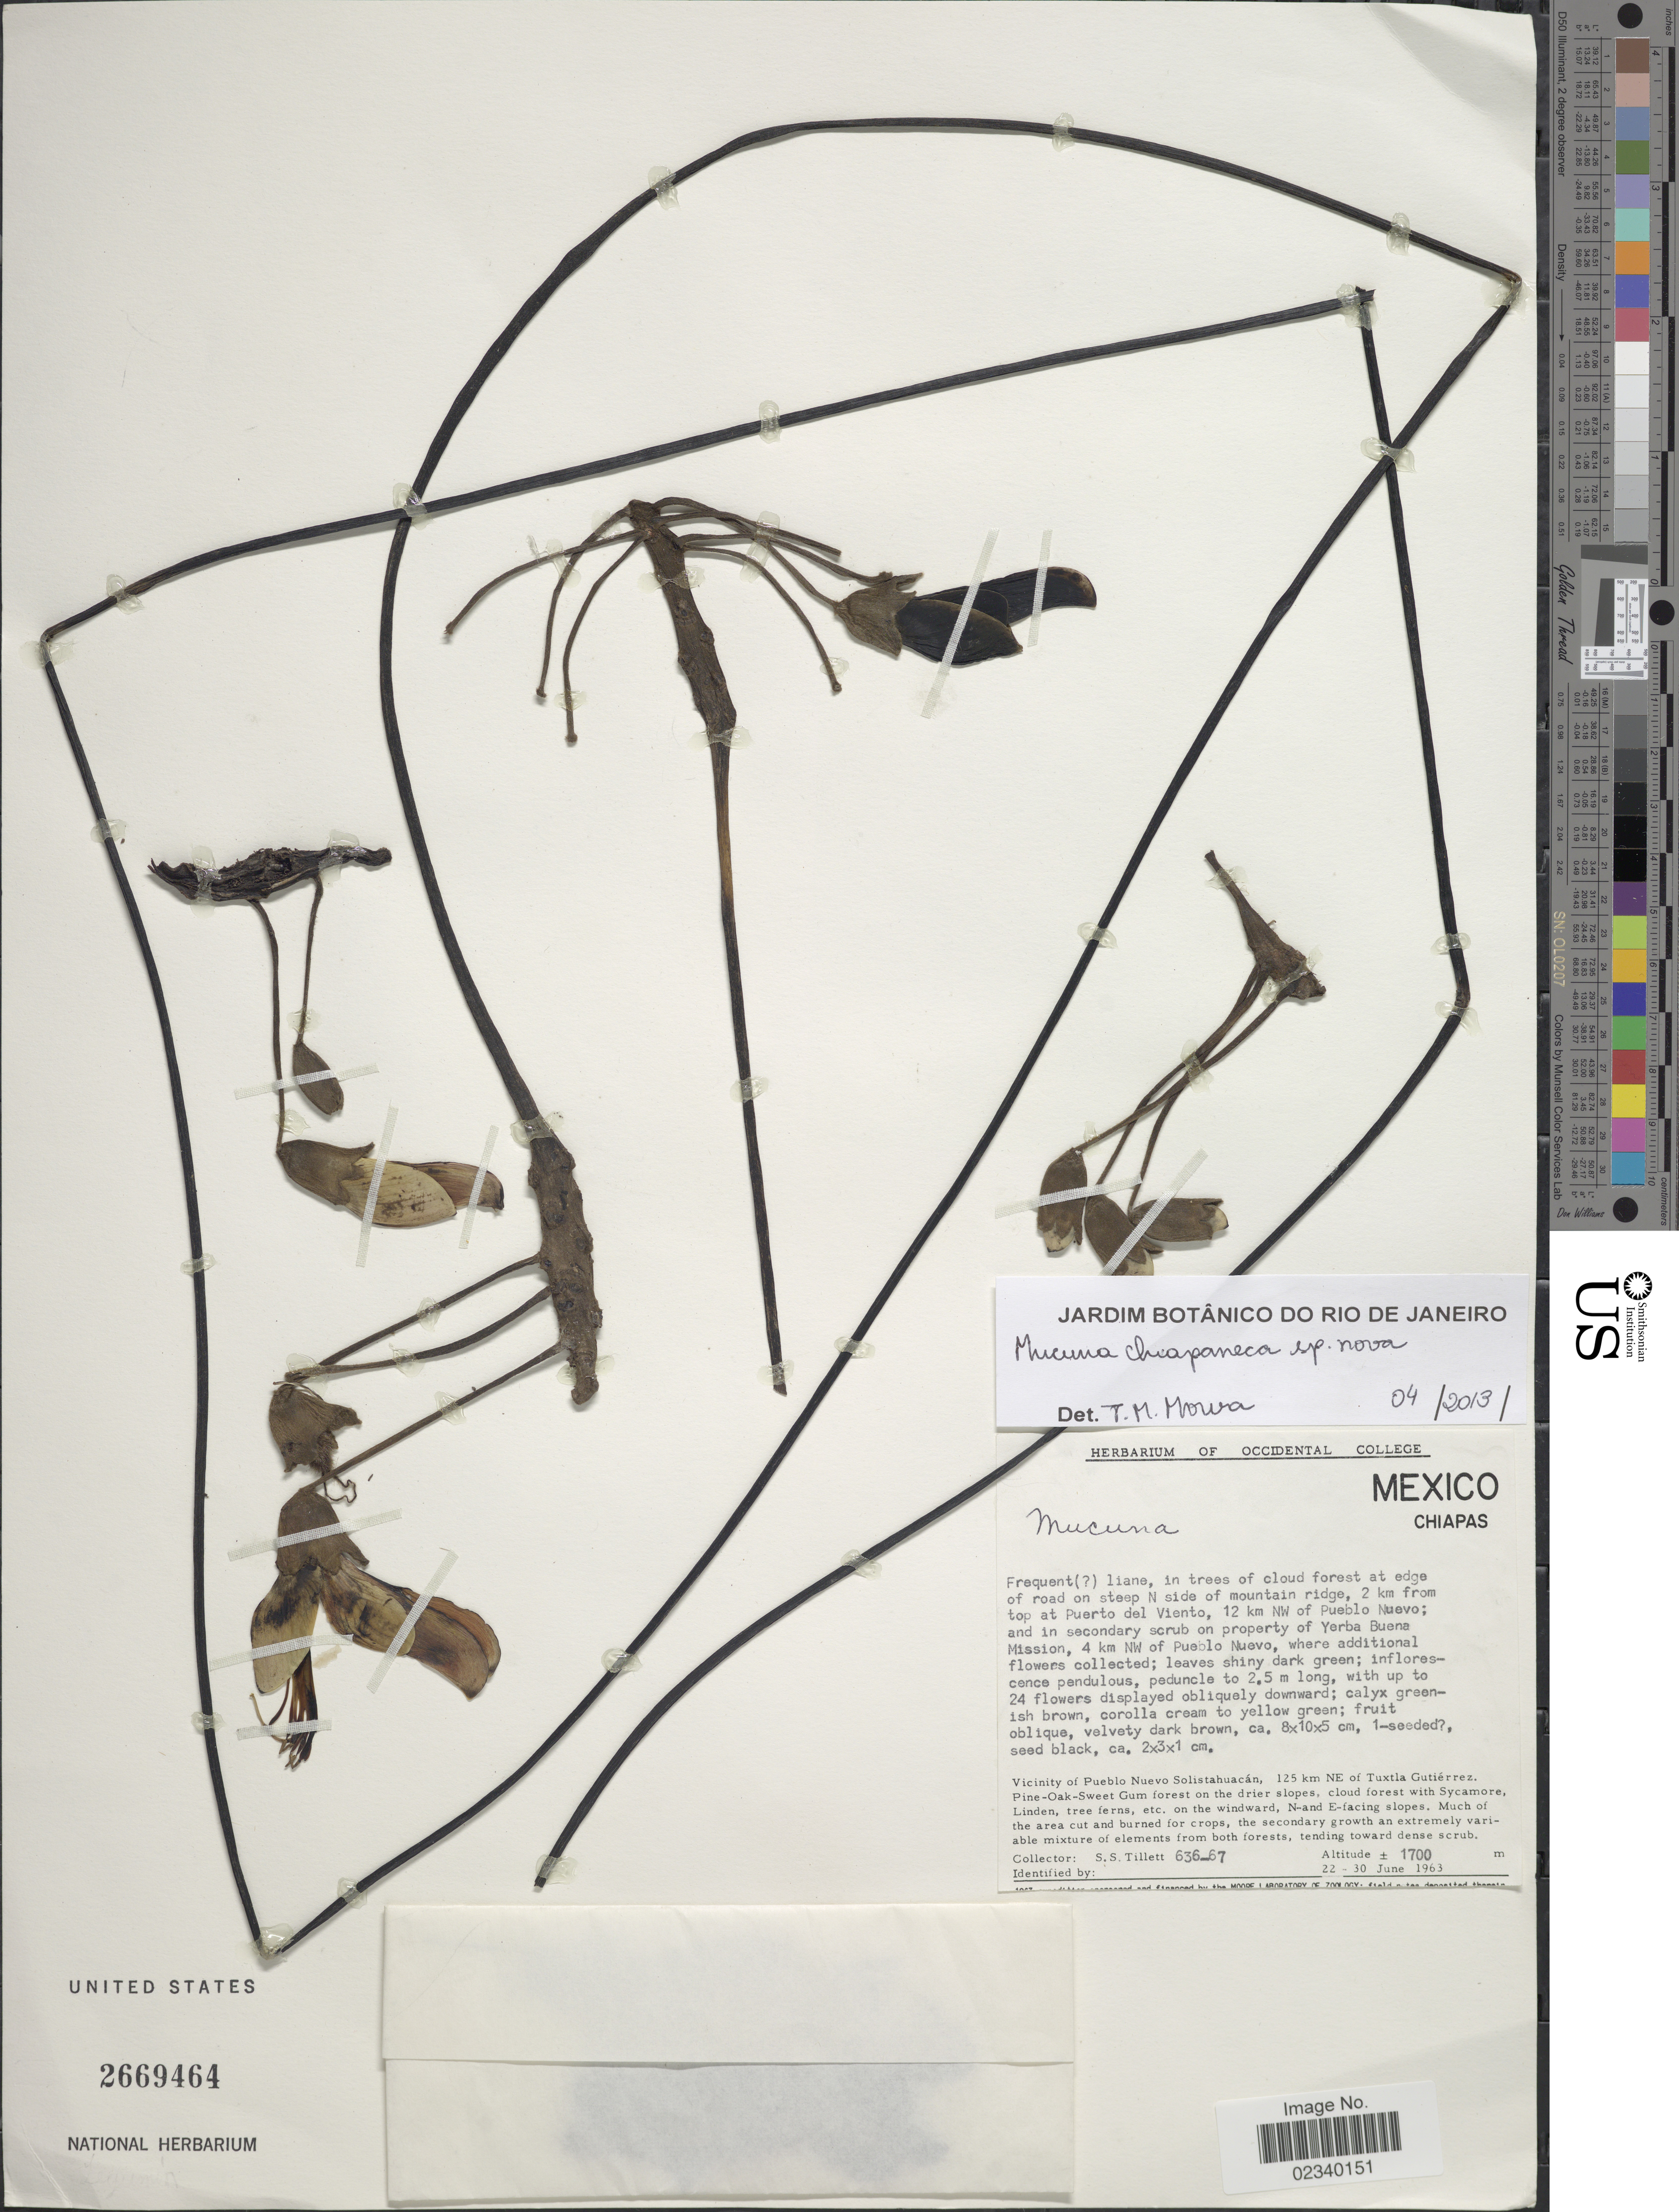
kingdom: Plantae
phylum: Tracheophyta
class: Magnoliopsida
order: Fabales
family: Fabaceae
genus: Mucuna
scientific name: Mucuna sp.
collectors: S. S. Tillett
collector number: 636-67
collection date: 1963-06-22/1963-06-30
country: Mexico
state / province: Chiapas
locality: On steep N side of mountain ridge, 2 km from top at Puerto del Viento, 12 km NW of Pueblo Nuevo; on property of Yerba Buena Mission, 4 km NW of Pueblo Nuevo. Vicinity of Pueblo Nuevo Solistahuacan, 125 km NE of Tuxtla Gutierrez.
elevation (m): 1700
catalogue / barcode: US 2669464